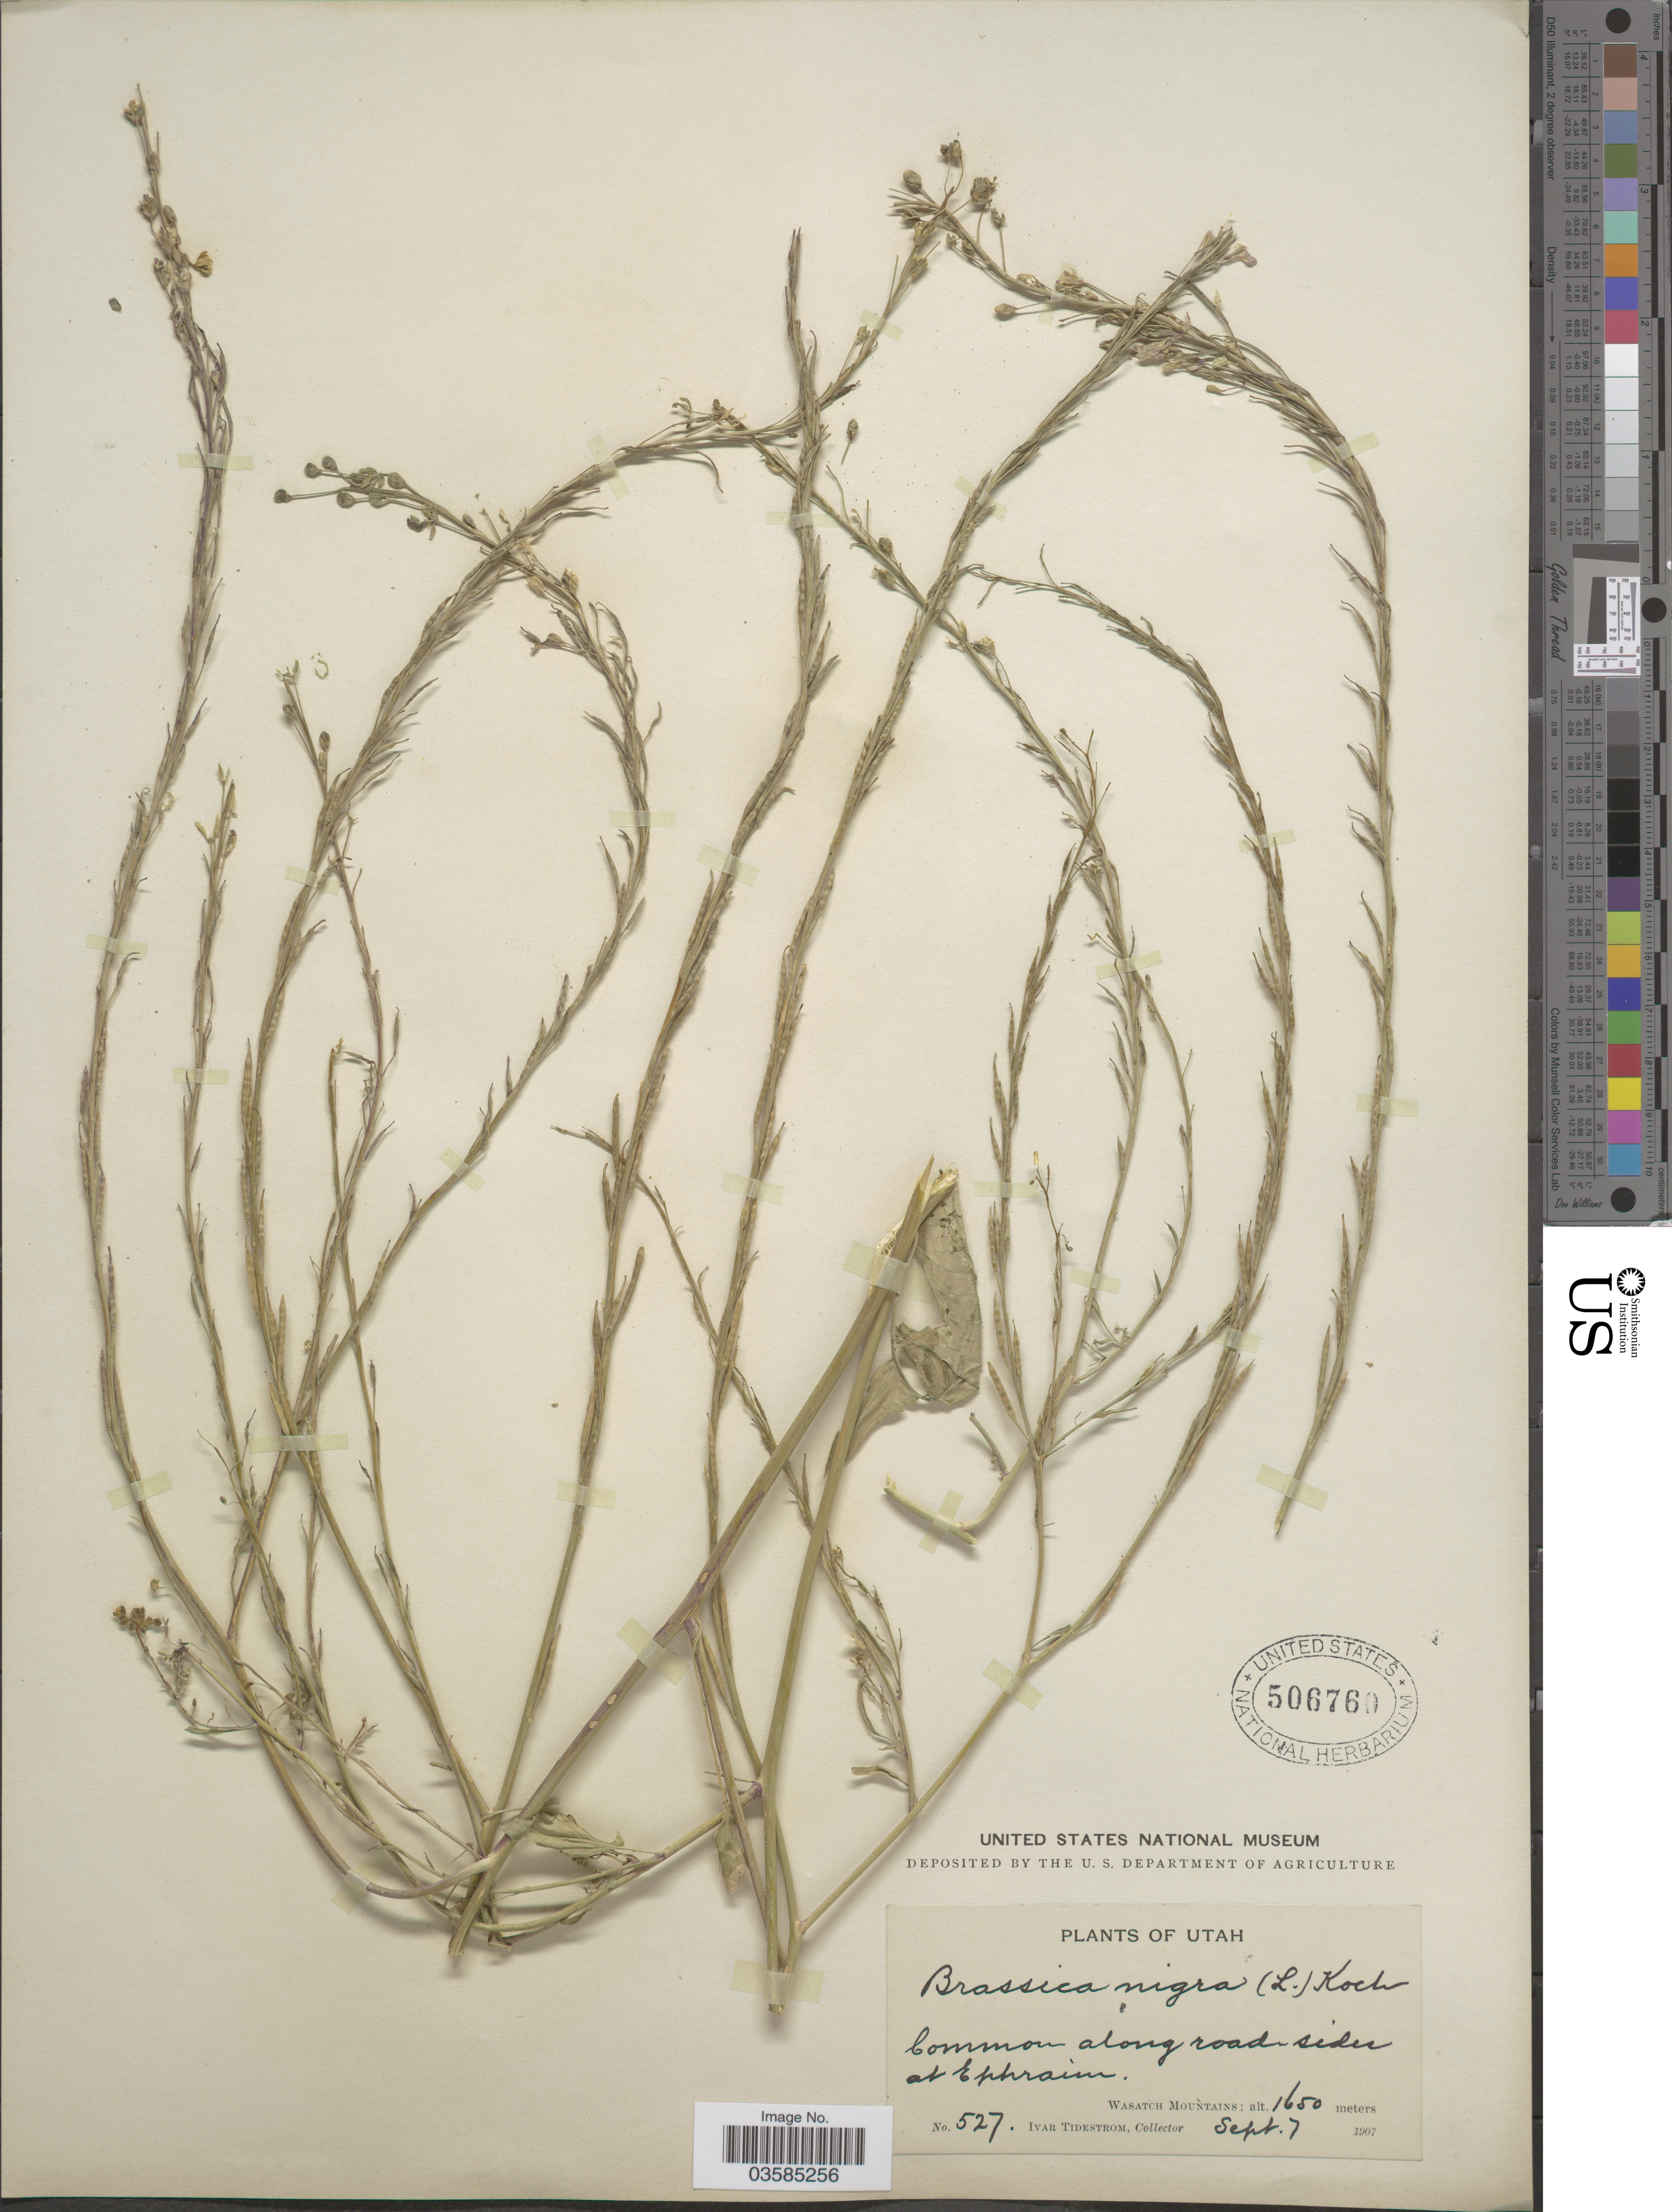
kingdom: Plantae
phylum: Tracheophyta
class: Magnoliopsida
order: Brassicales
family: Brassicaceae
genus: Brassica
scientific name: Brassica nigra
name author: (L.) W.D.J. Koch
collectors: I. F. Tidestrom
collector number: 527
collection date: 1907-09-07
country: United States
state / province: Utah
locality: Common along roadside at Ephraim. Wasatch Mountains.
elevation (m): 1650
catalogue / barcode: US 506760